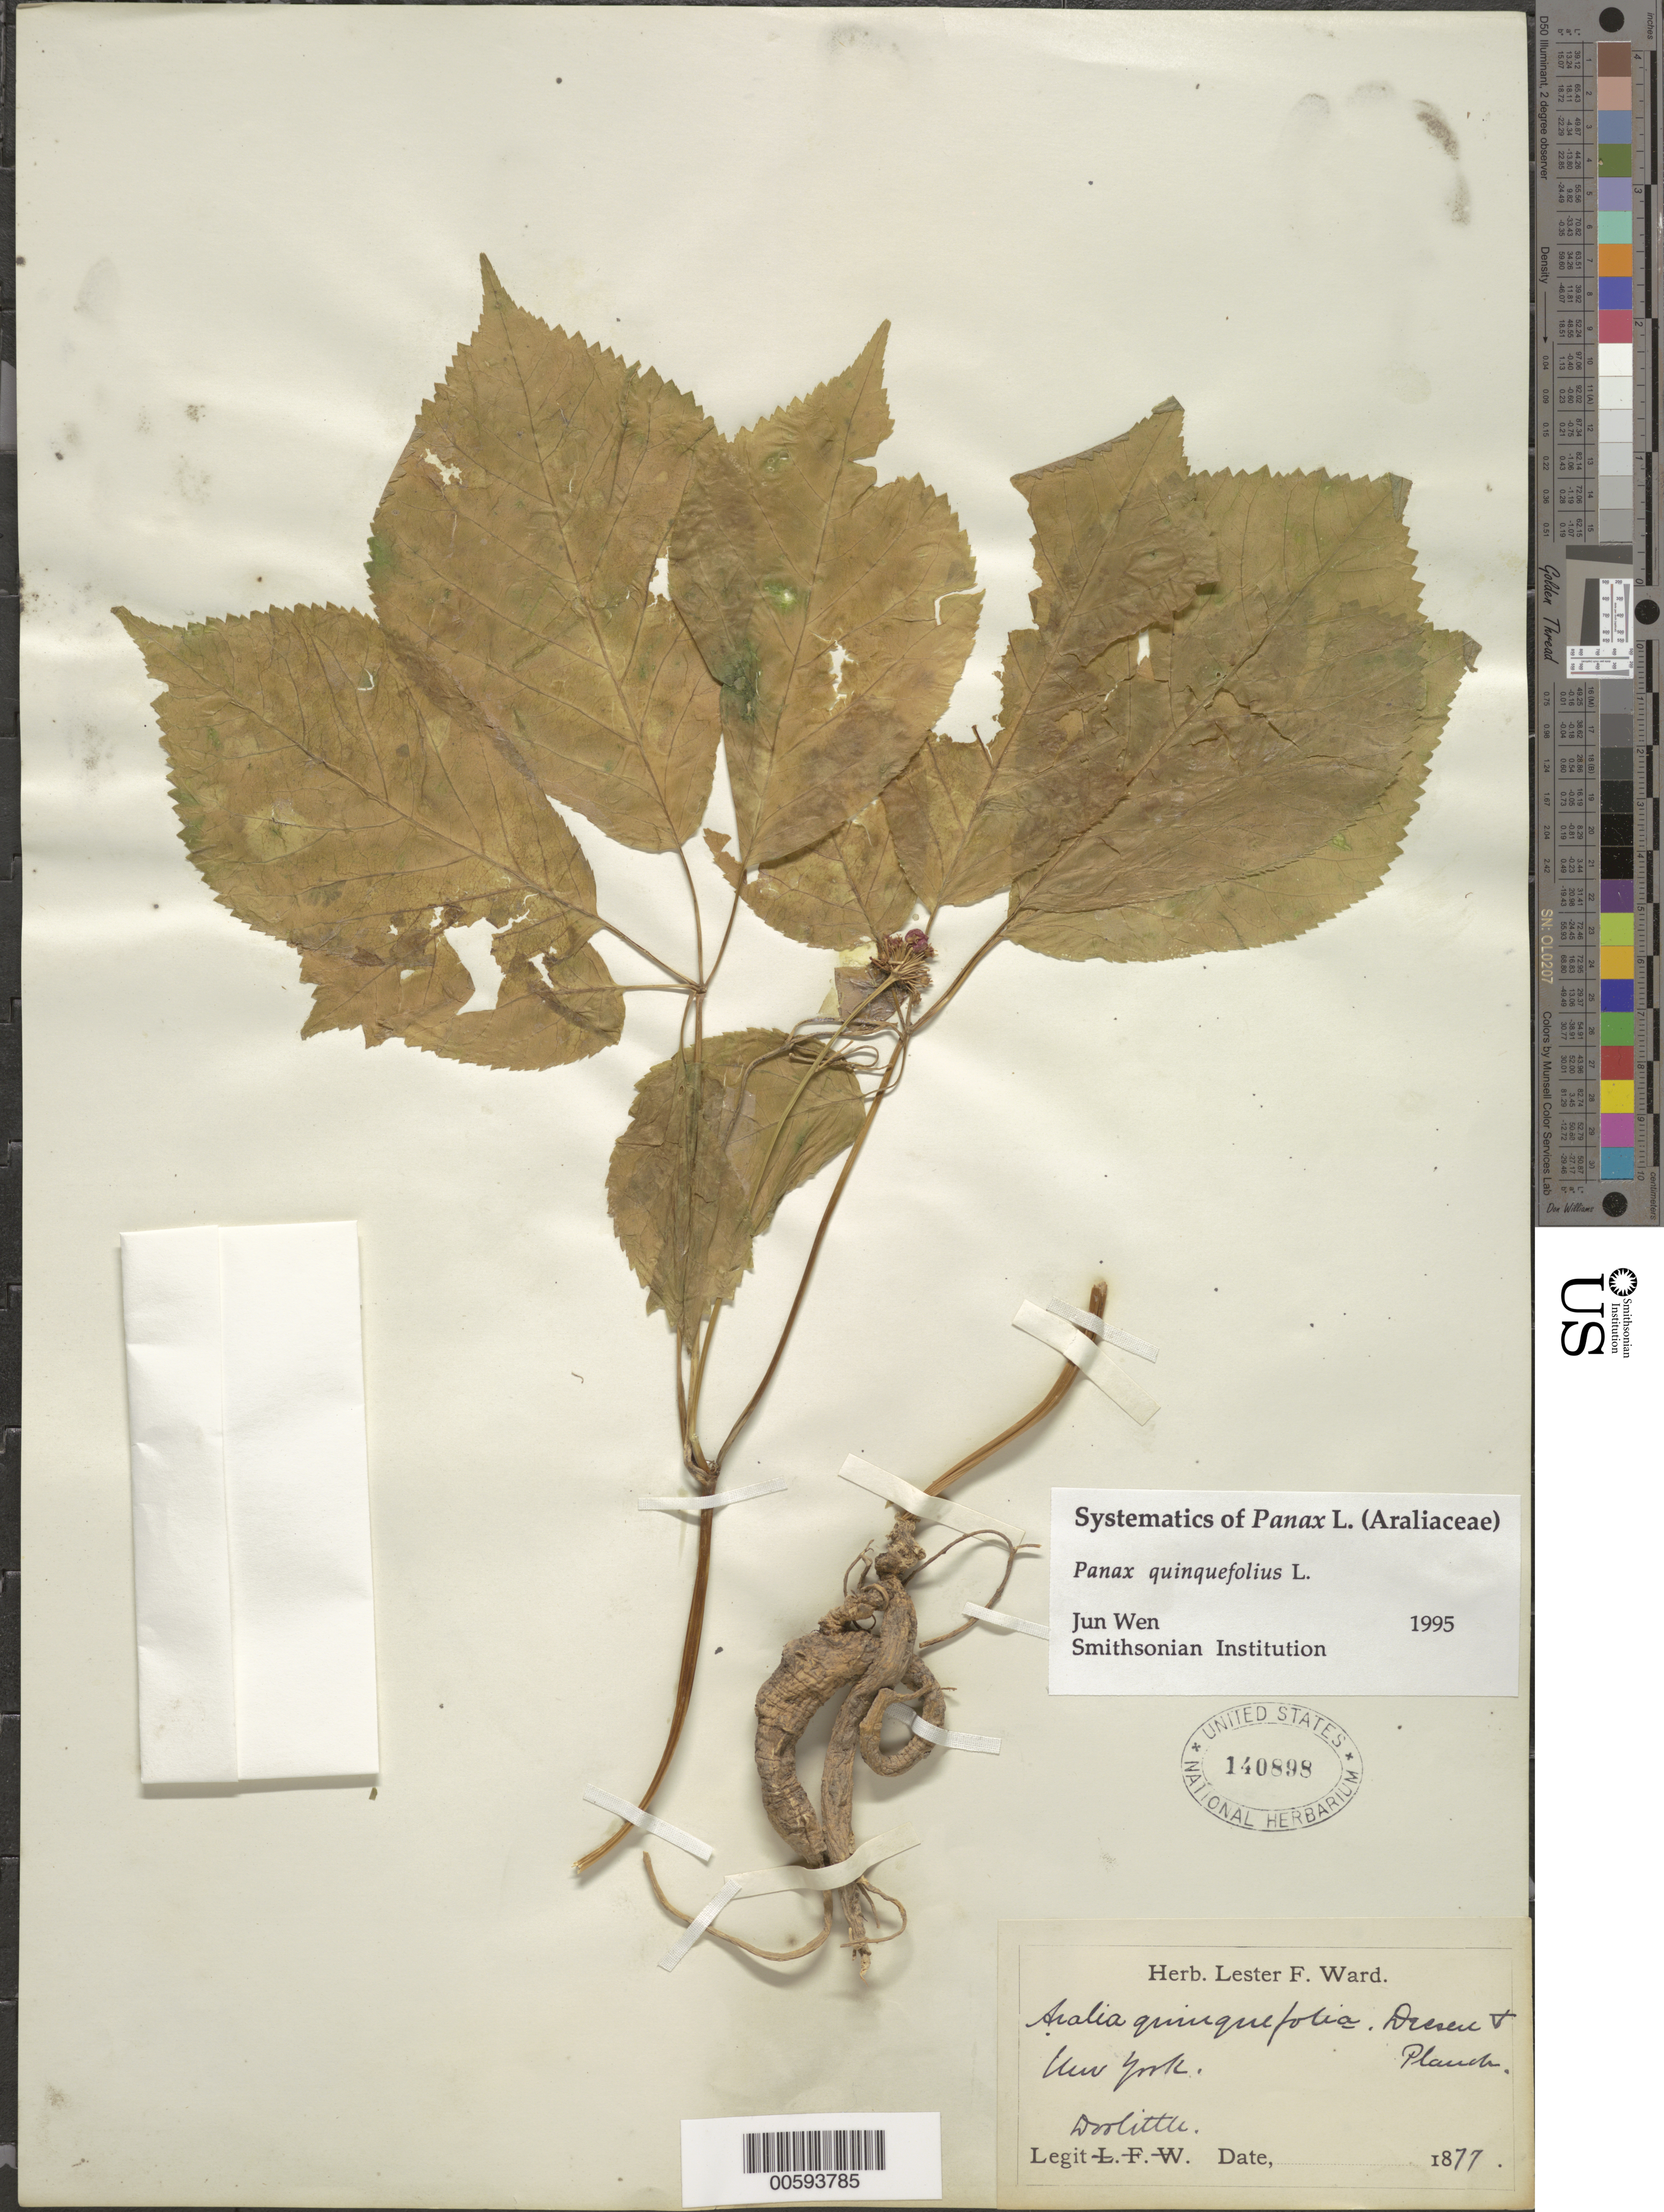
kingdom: Plantae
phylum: Tracheophyta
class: Magnoliopsida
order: Apiales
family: Araliaceae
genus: Panax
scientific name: Panax quinquefolius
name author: L.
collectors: -. Doolittle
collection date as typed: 1877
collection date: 1877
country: United States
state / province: New York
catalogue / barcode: US 140898